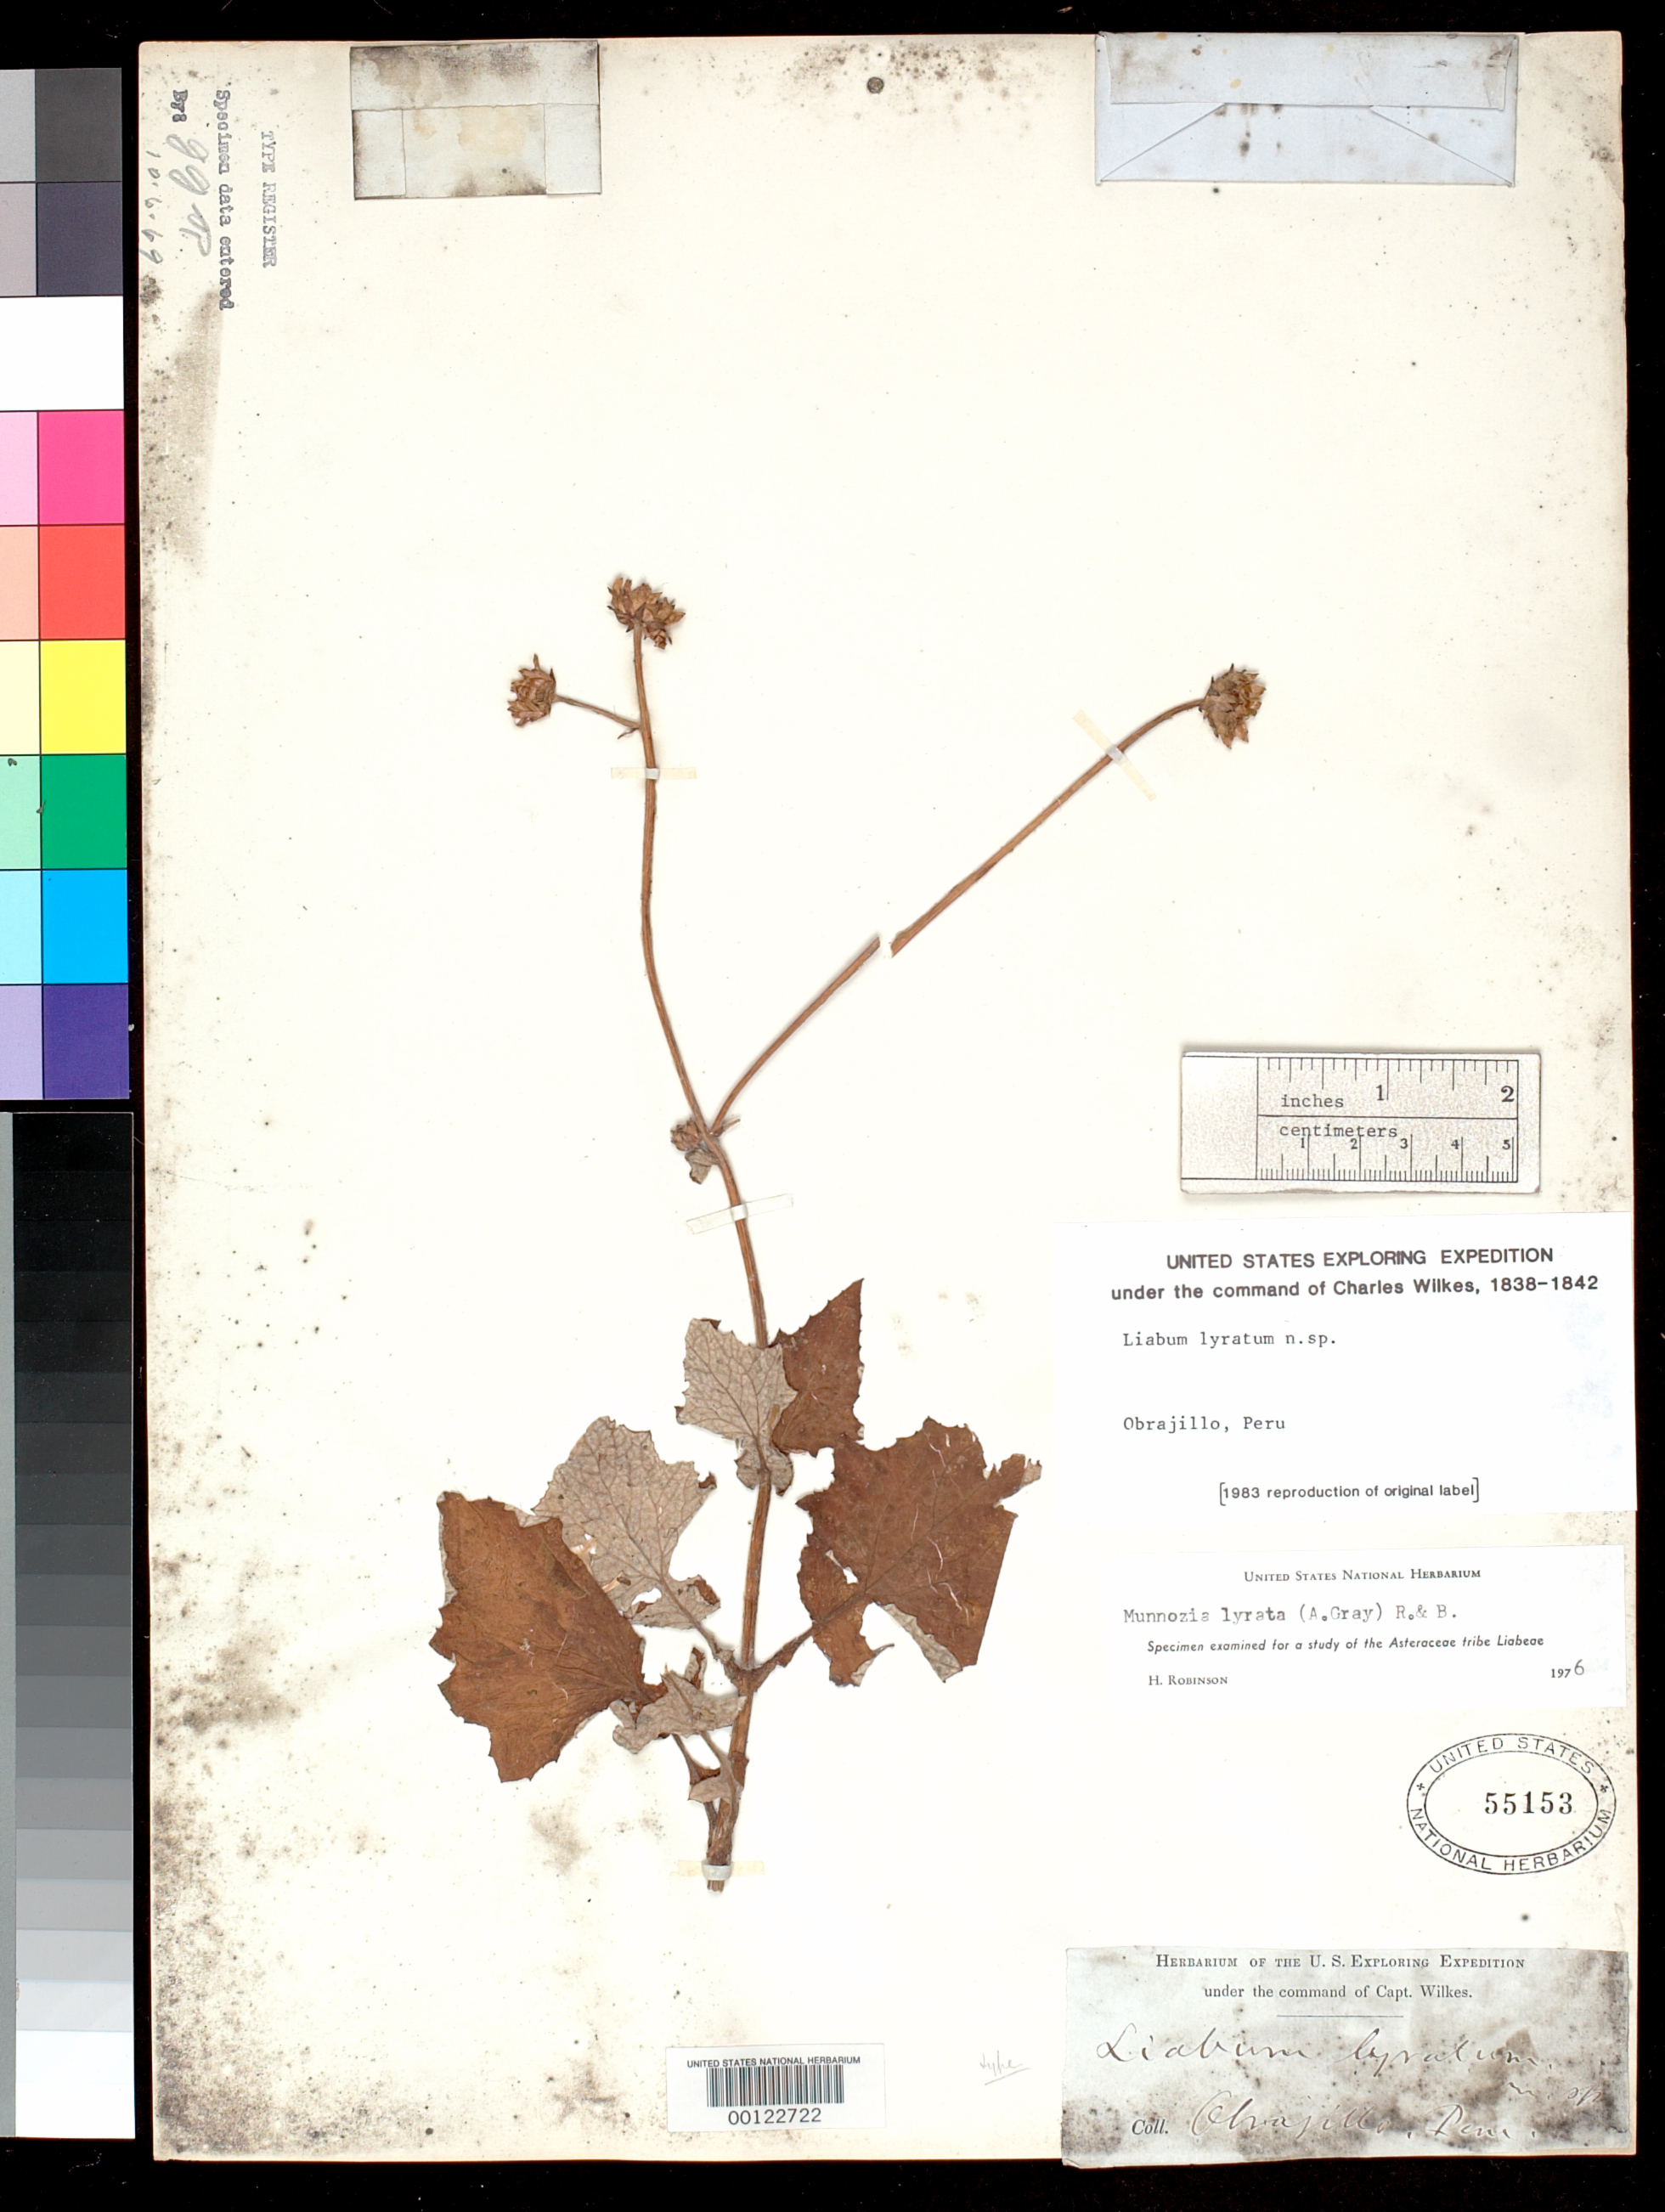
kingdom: Plantae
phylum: Tracheophyta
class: Magnoliopsida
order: Asterales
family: Asteraceae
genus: Liabum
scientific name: Liabum lyratum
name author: A. Gray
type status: Holotype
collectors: Wilkes Explor. Exped.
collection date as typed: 1838 to -- --- 1842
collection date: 1838/1842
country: Peru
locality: Obrajillo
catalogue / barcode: US 55153